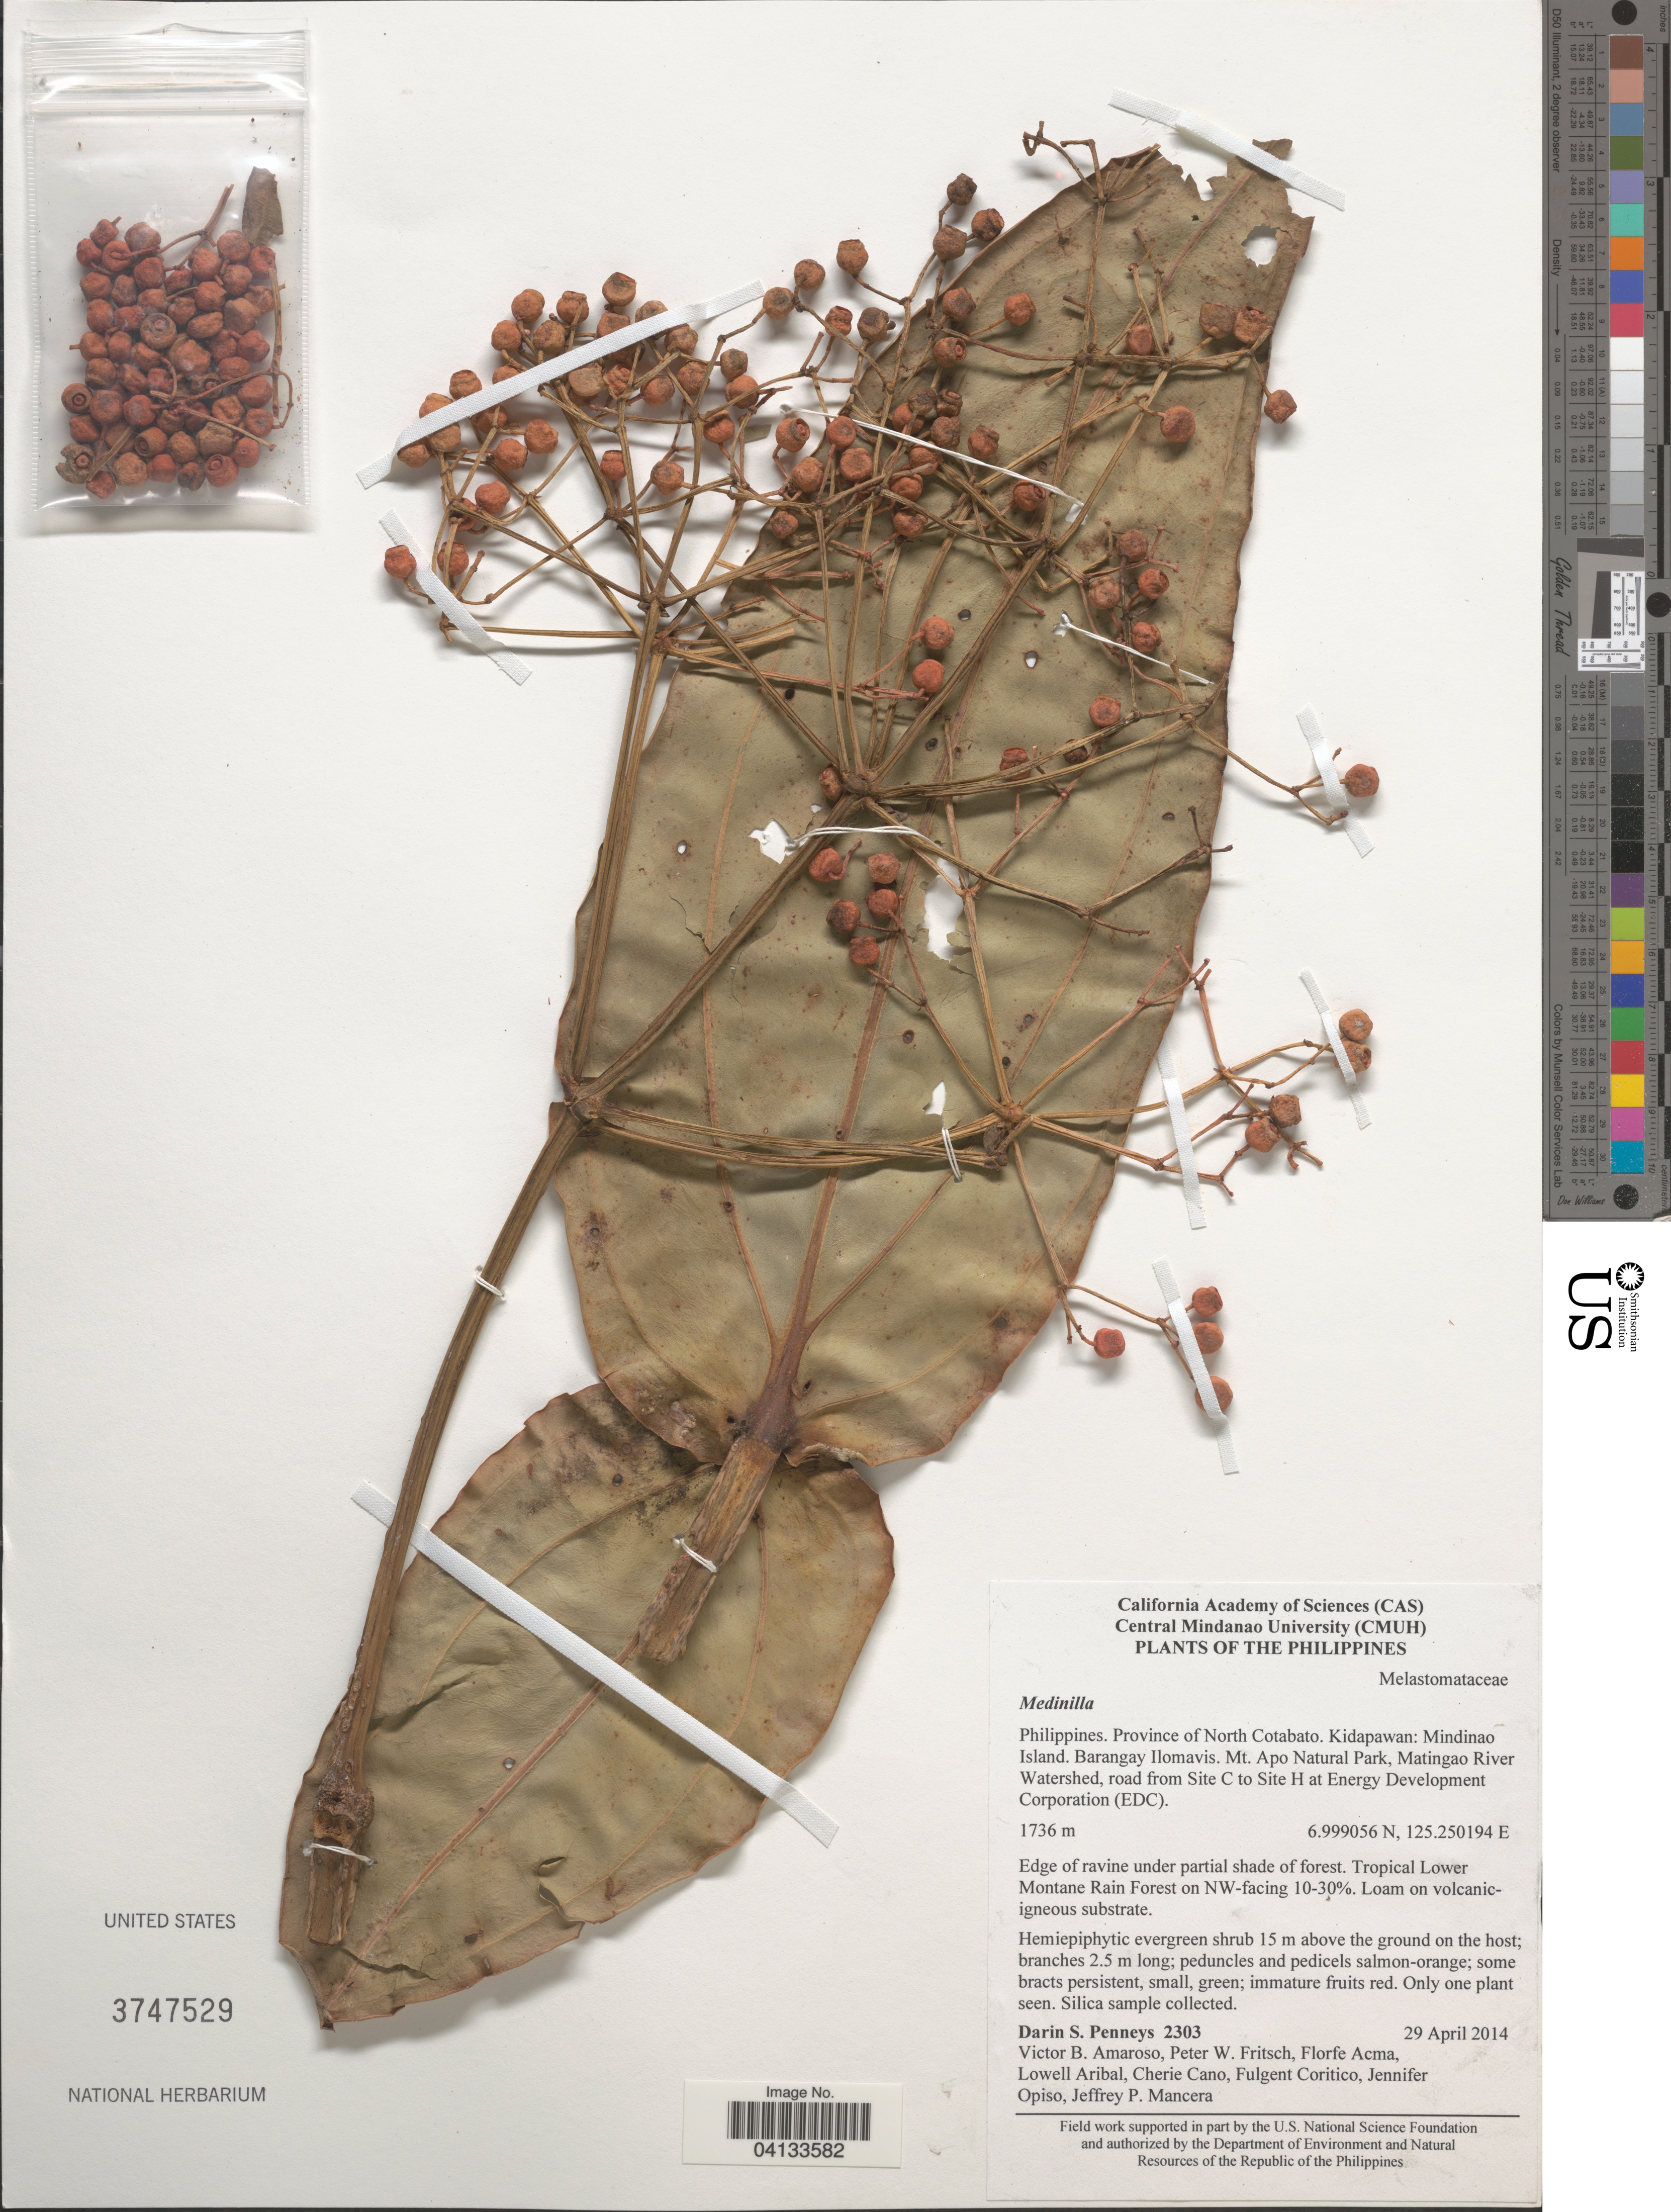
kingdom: Plantae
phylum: Tracheophyta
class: Magnoliopsida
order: Myrtales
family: Melastomataceae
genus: Medinilla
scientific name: Medinilla sp.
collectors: D. S. Penneys, V. Amoroso, P. W. Fritsch, F. Acma & et al.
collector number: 2303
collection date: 2014-04-29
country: Philippines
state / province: Soccsksargen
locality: Province of North Cotabato. Kidapawan: Mindanao Island. Barangay Ilomavis. Mt. Apo Natural Park, Matingao River Watershed, road from Site C to Site H at Energy Development Coproration (EDC).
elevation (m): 1736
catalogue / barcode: US 3747529